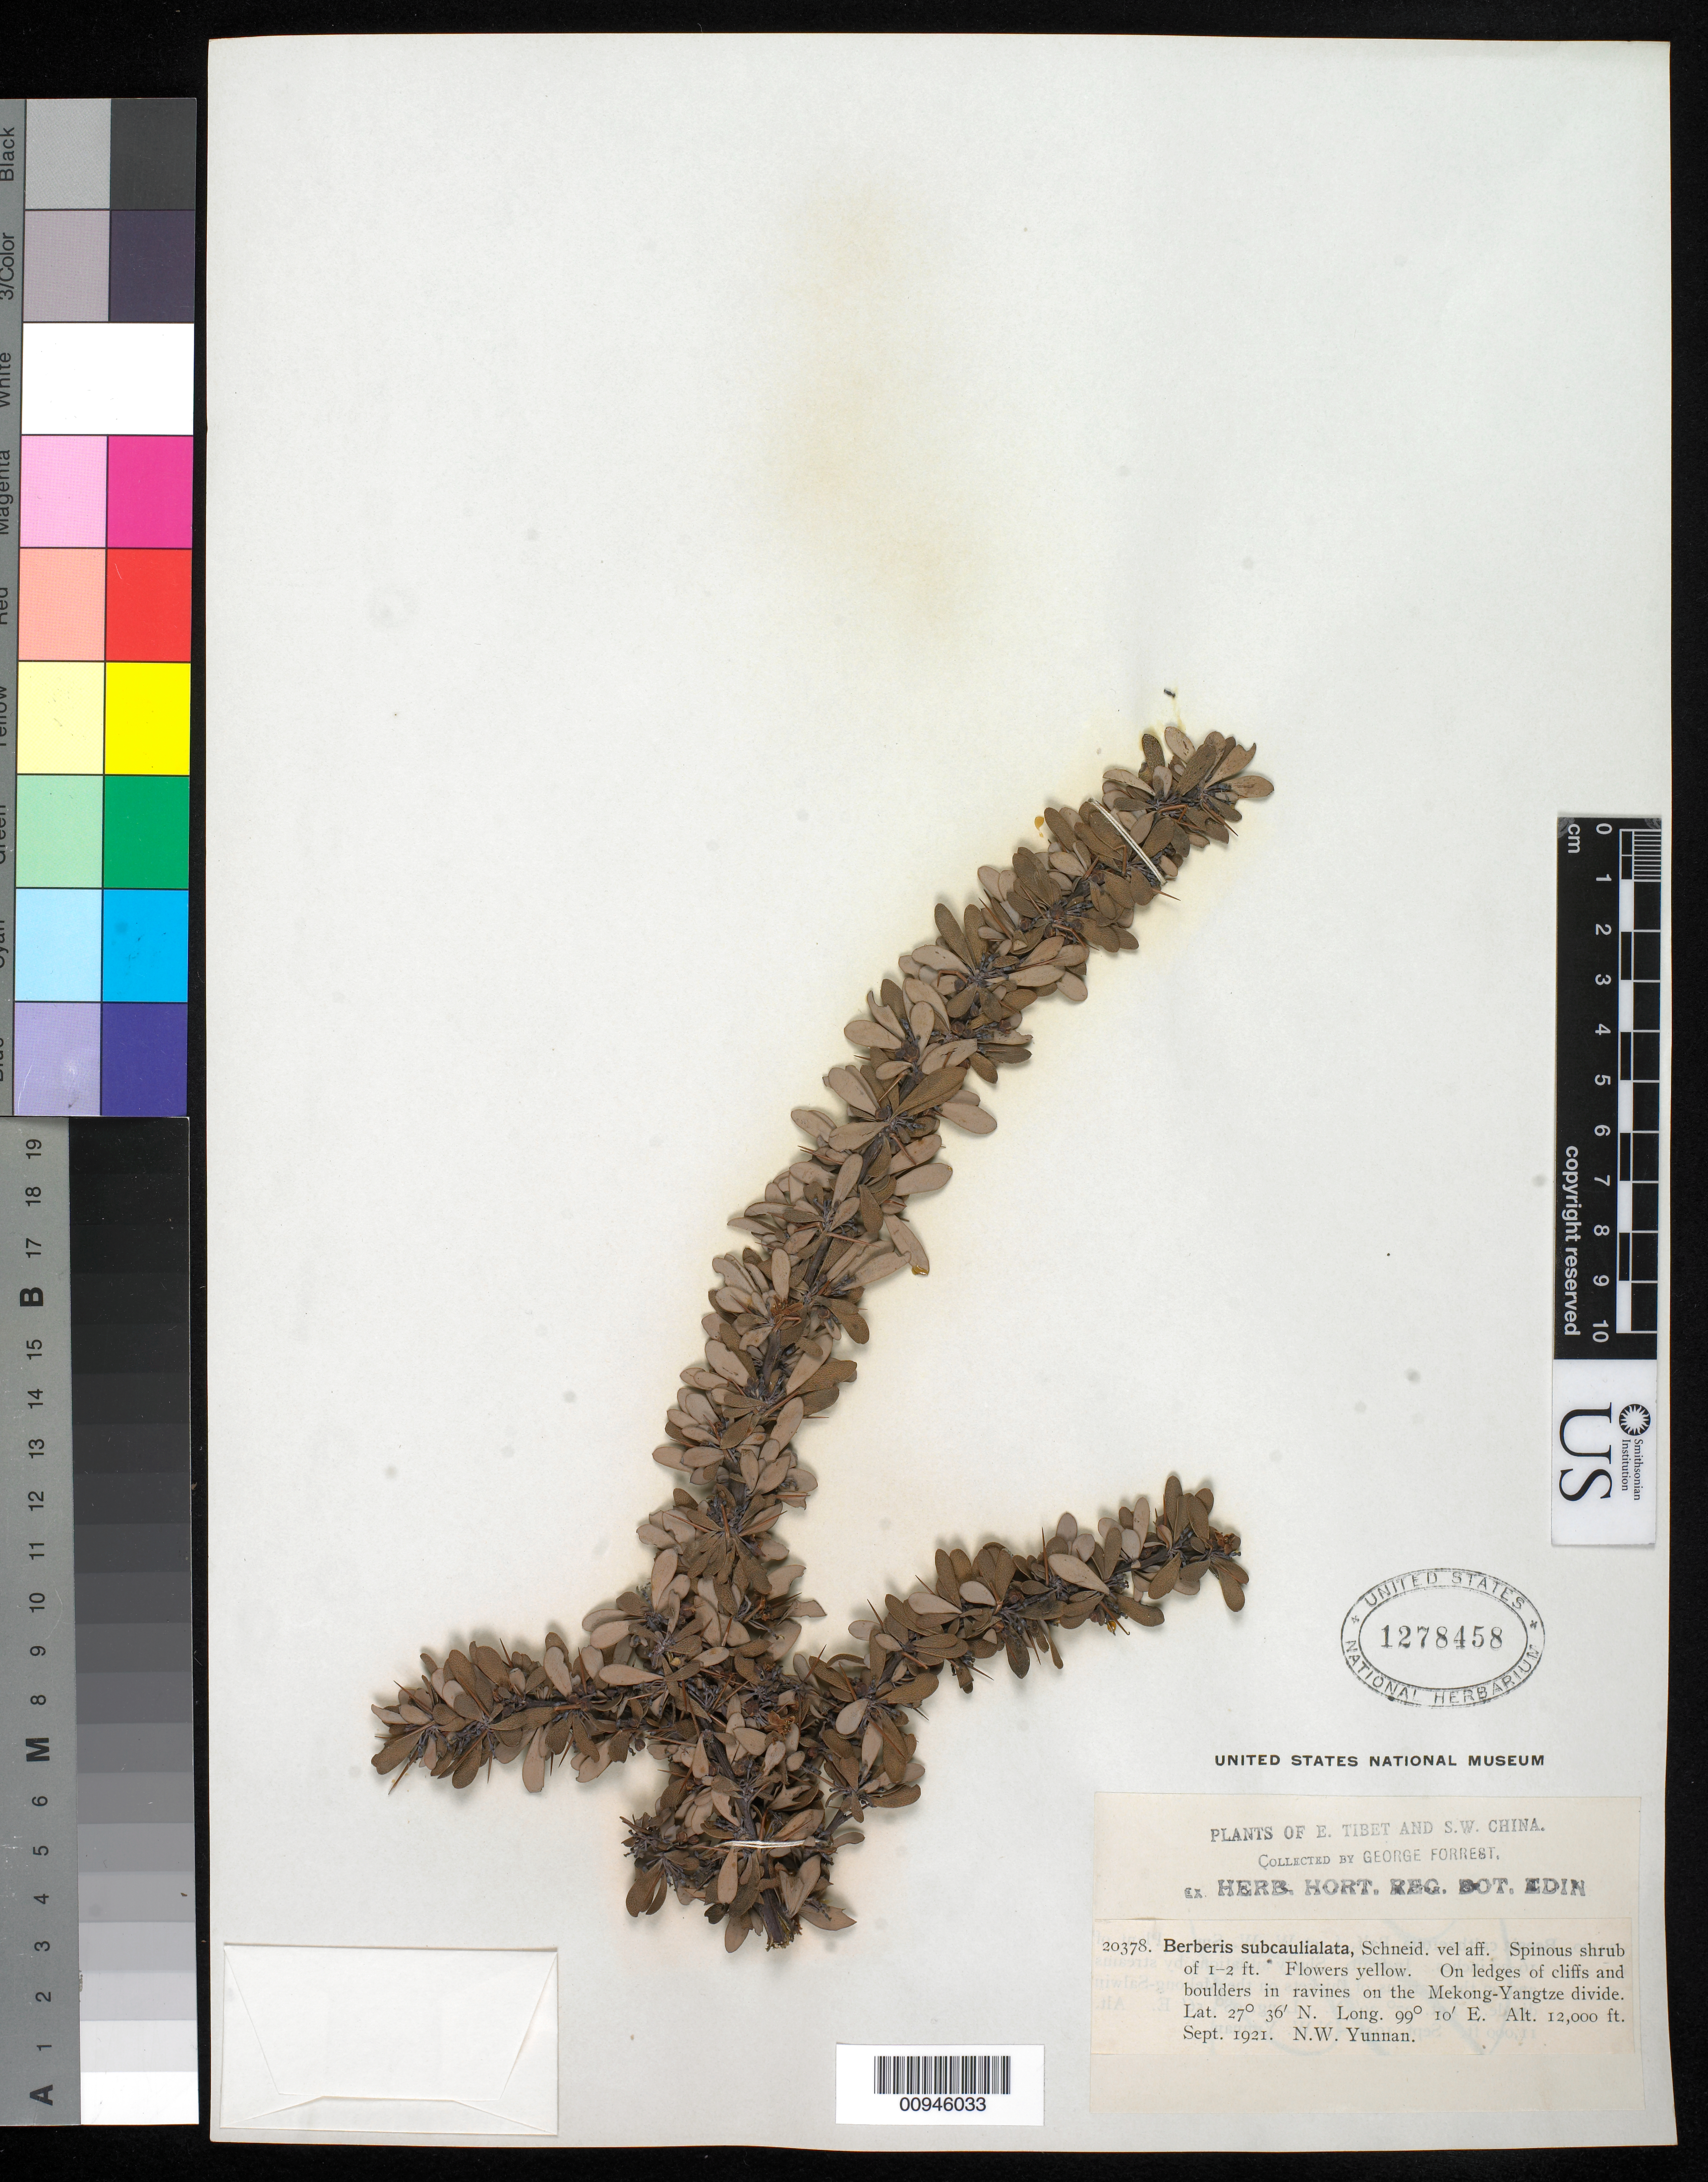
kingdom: Plantae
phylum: Tracheophyta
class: Magnoliopsida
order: Ranunculales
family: Berberidaceae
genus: Berberis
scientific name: Berberis subcaulialata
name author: C.K. Schneid.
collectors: G. Forrest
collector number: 20378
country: China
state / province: Yunnan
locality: Mekong-Yangtze divide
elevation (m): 3658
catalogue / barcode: US 1278458